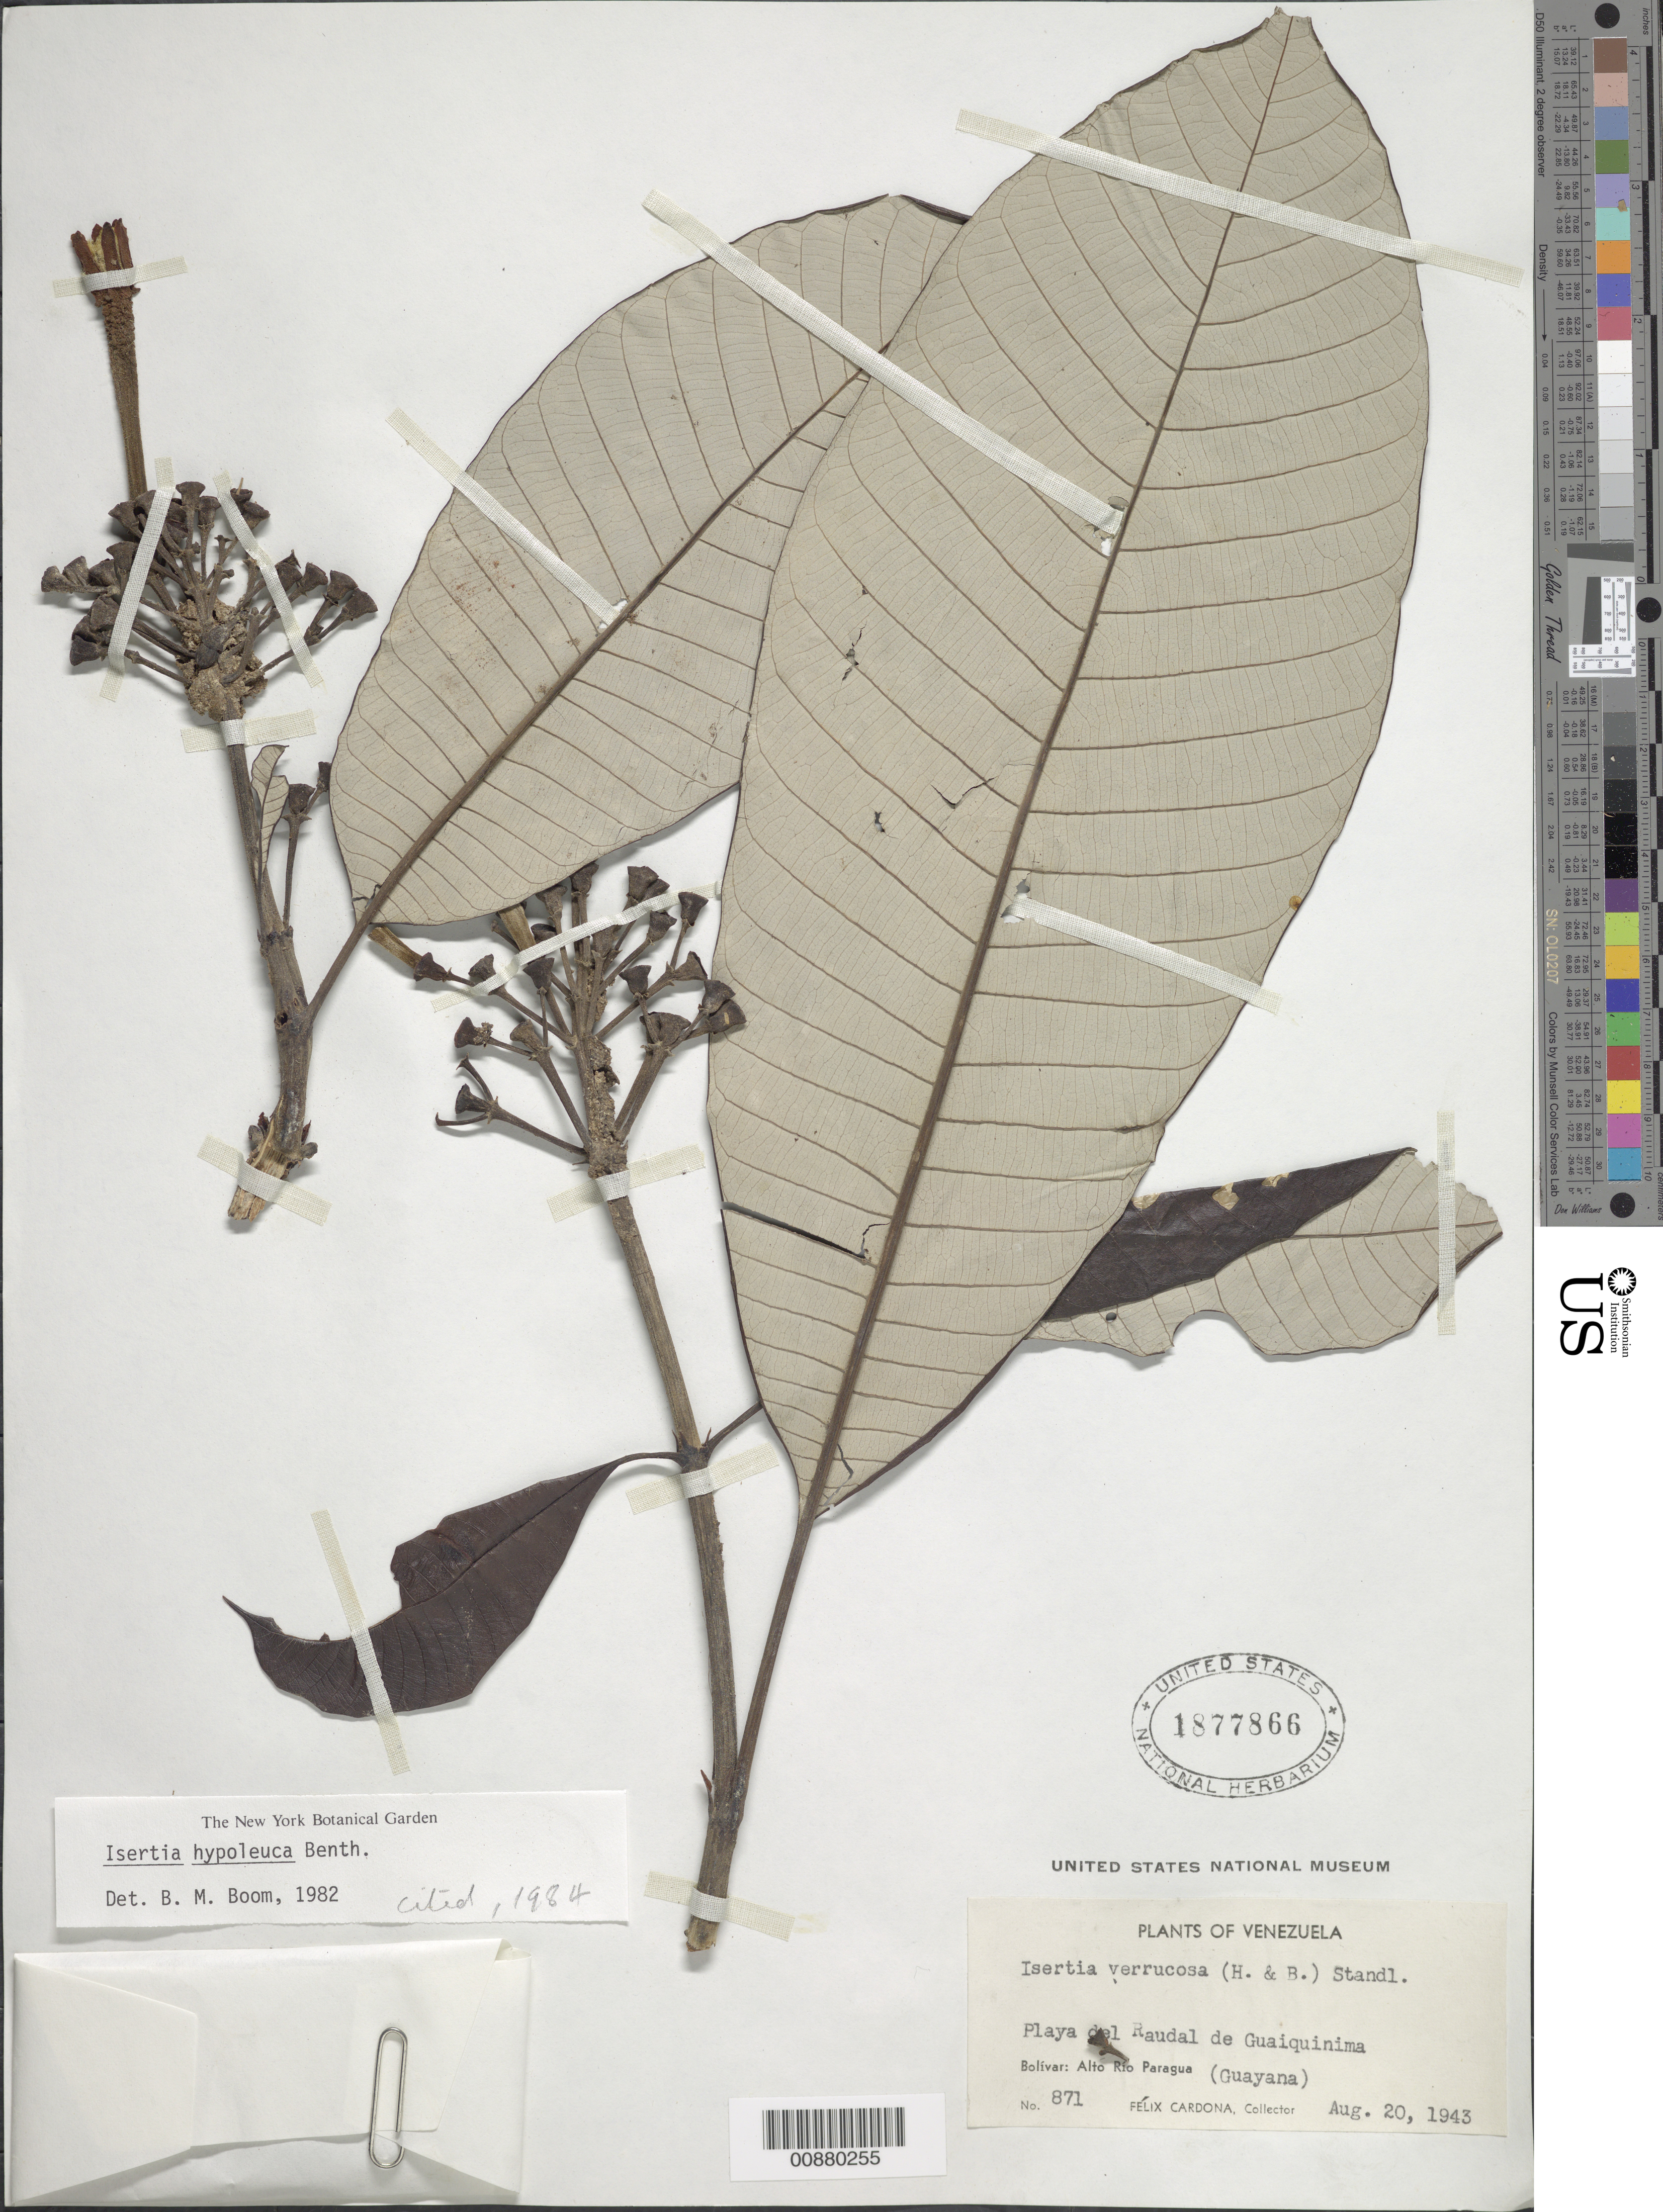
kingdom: Plantae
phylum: Tracheophyta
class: Magnoliopsida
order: Gentianales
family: Rubiaceae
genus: Isertia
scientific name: Isertia hypoleuca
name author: Benth.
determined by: Boom, B. M.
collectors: F. Cardona Puig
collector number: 871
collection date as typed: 20-Aug-43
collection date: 1943-08-20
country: Venezuela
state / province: Bolívar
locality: Alto Río Paragua, Raudal de Guaiquimima (Guayana)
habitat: Playa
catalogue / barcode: US 1977866